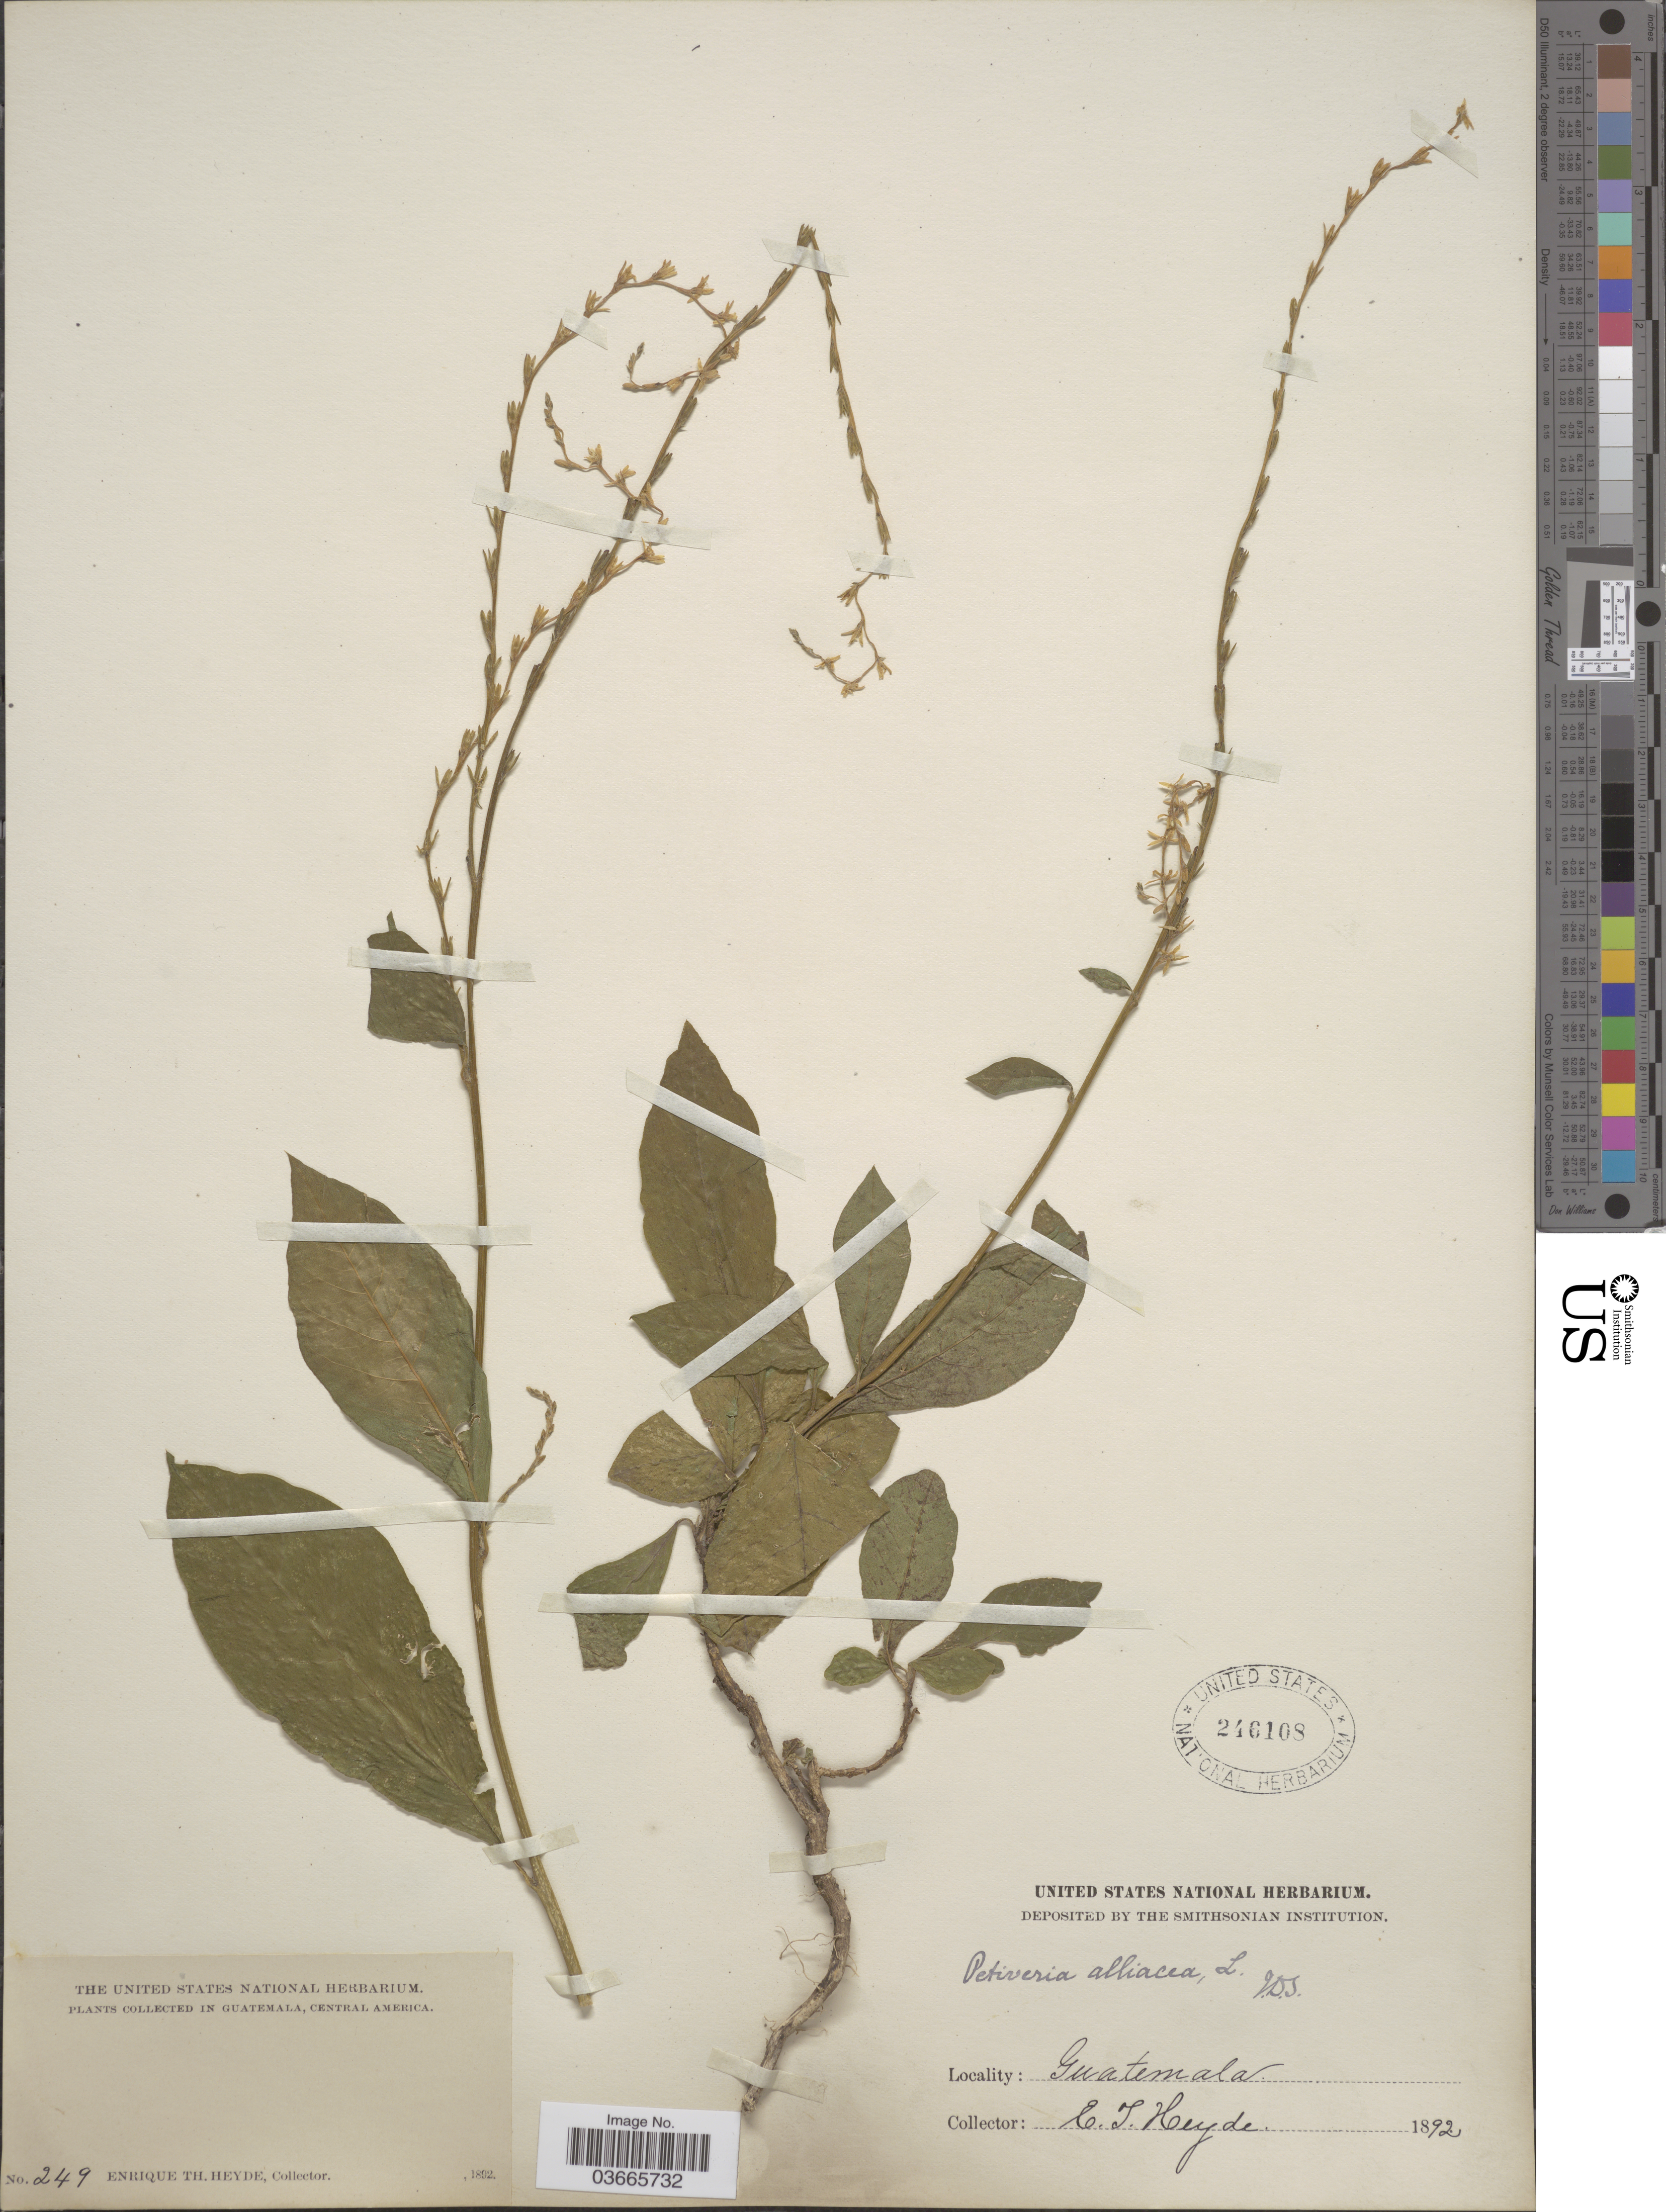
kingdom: Plantae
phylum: Tracheophyta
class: Magnoliopsida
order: Caryophyllales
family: Phytolaccaceae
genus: Petiveria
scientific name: Petiveria alliacea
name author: L.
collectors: E. T. Heyde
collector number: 249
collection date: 1892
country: Guatemala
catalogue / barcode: US 246108